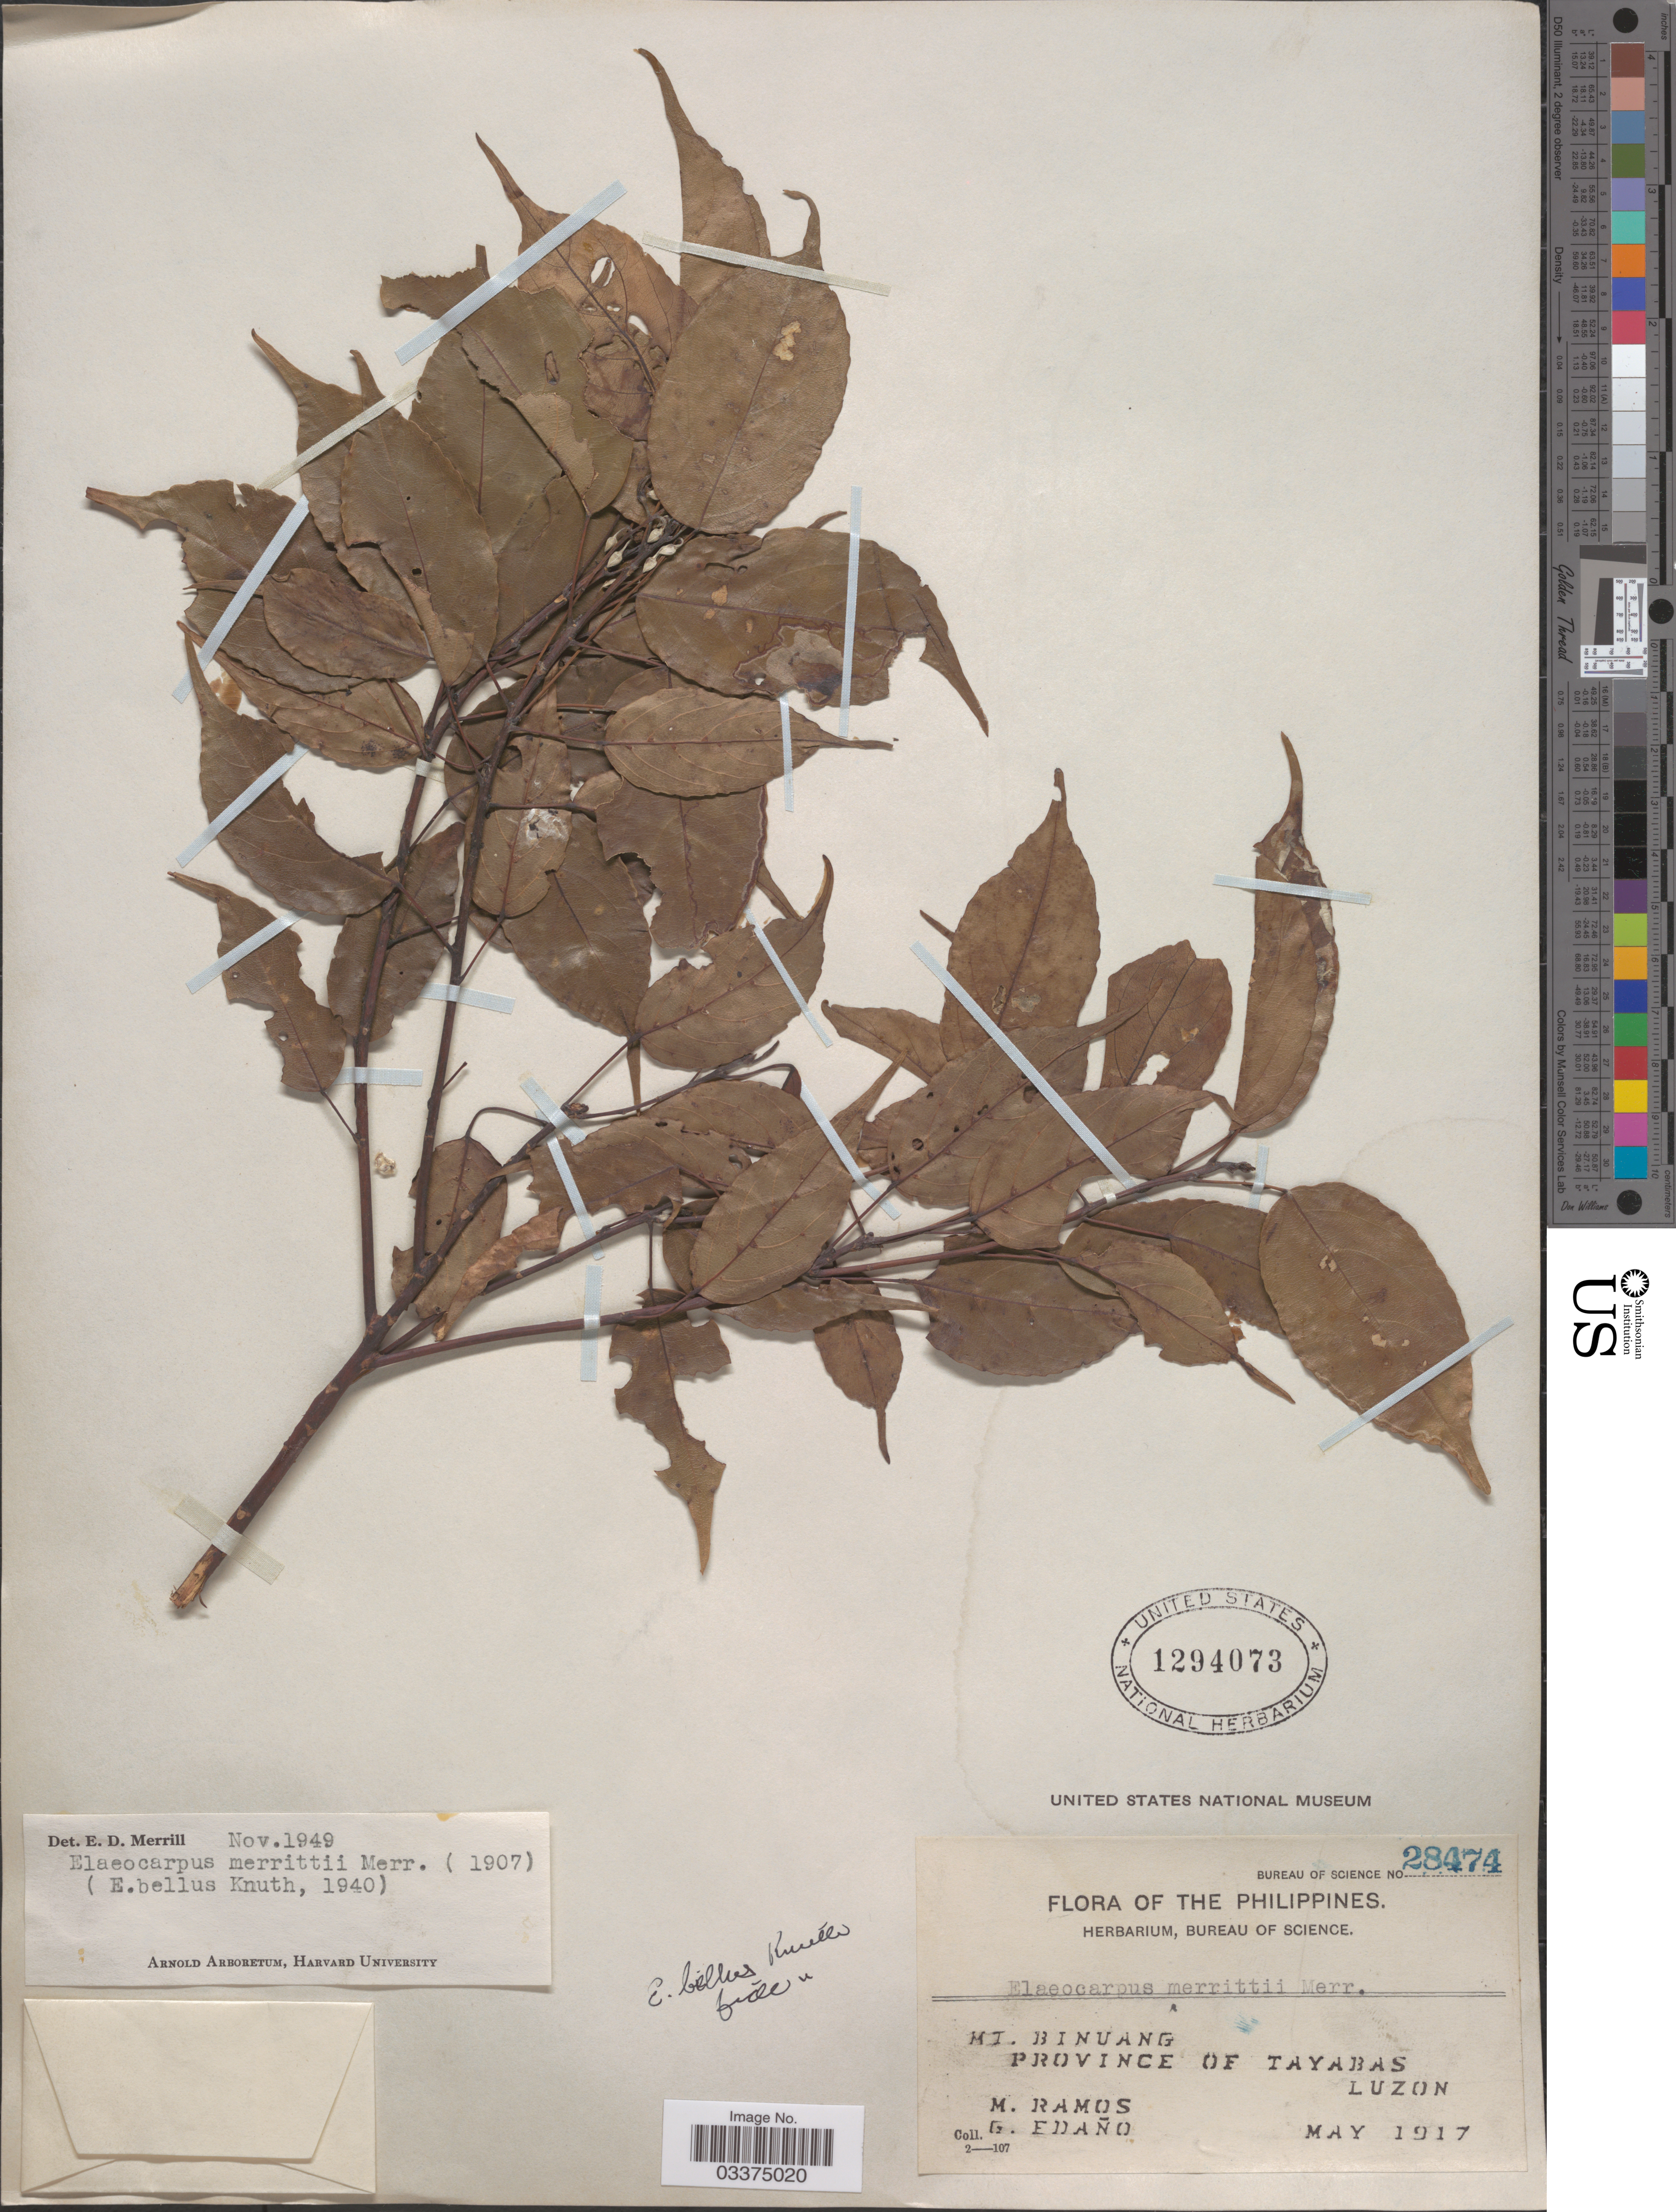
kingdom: Plantae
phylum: Tracheophyta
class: Magnoliopsida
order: Oxalidales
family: Elaeocarpaceae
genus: Elaeocarpus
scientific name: Elaeocarpus merrittii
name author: Merr.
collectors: M. Ramos & G. Edaño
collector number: Bureau of Science 28474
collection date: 1917-05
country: Philippines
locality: Mt. Binuang, Province of Tayabas, Luzon.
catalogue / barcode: US 1294073